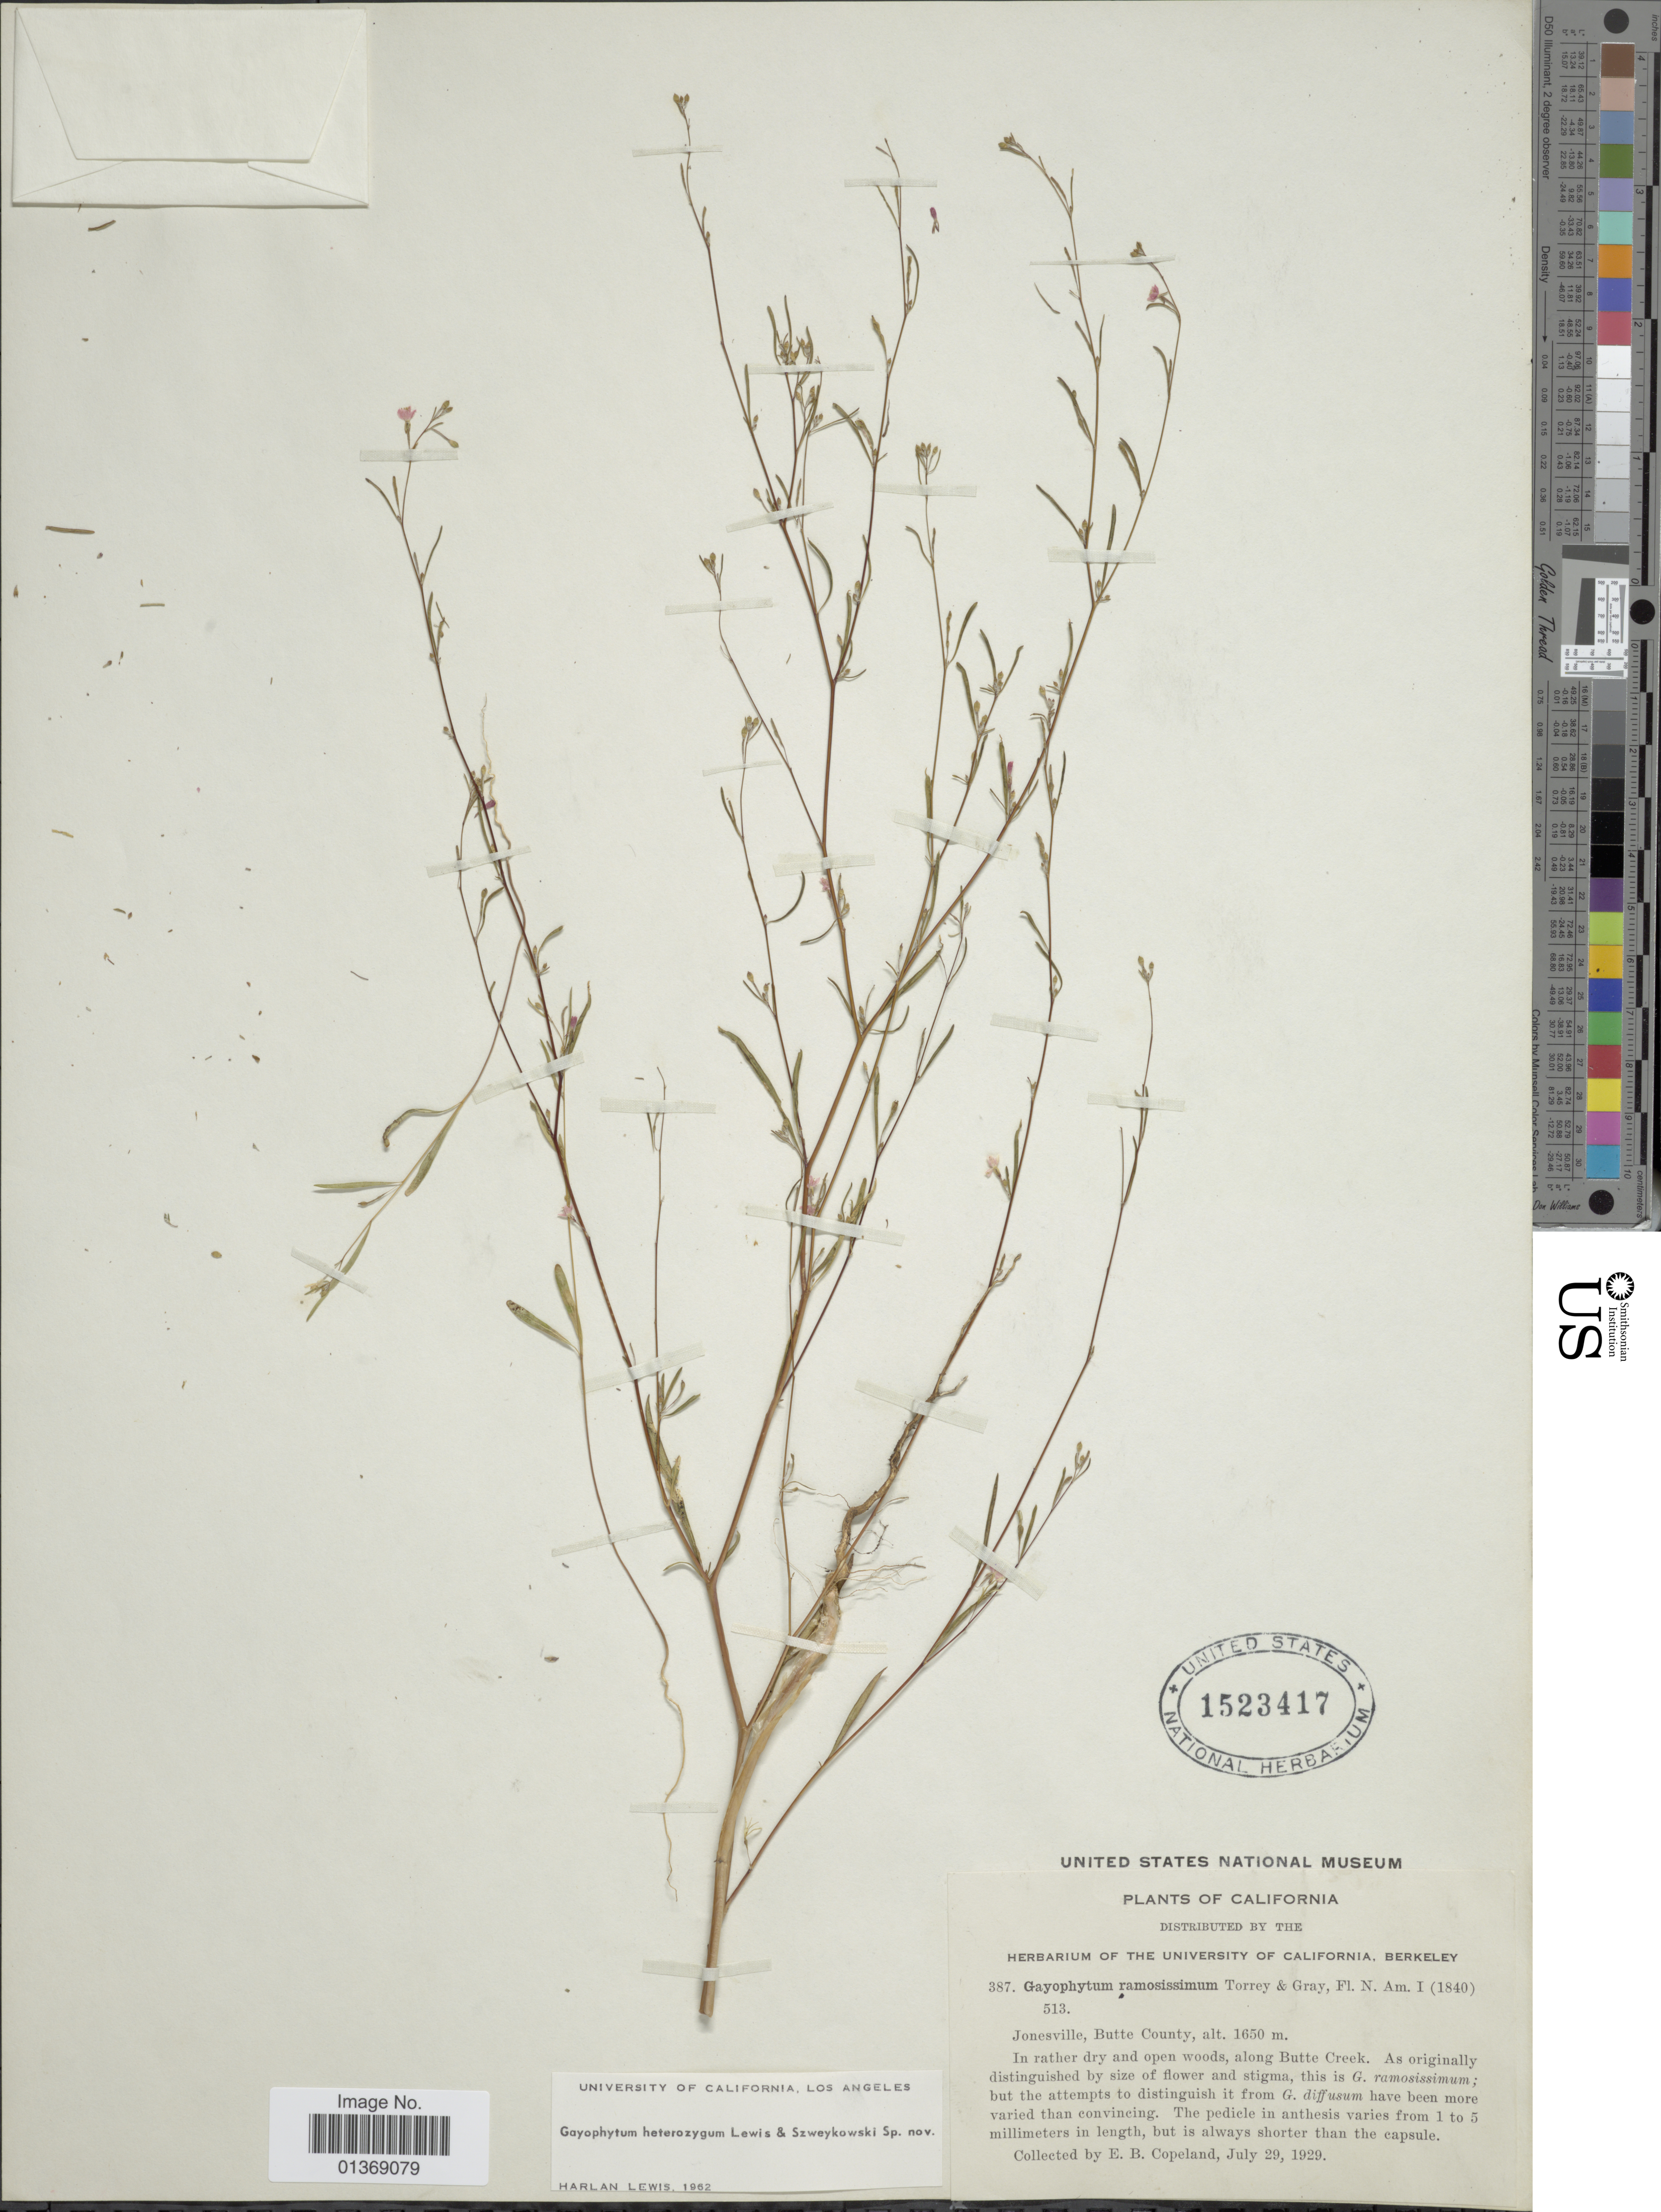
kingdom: Plantae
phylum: Tracheophyta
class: Magnoliopsida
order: Myrtales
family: Onagraceae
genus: Gayophytum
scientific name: Gayophytum heterozygum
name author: F. H. Lewis & Szweyk.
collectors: E. B. Copeland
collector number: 387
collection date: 1929-07-29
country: United States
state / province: California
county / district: Butte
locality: Jonesville, Butte County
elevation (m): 1650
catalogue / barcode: US 1523417